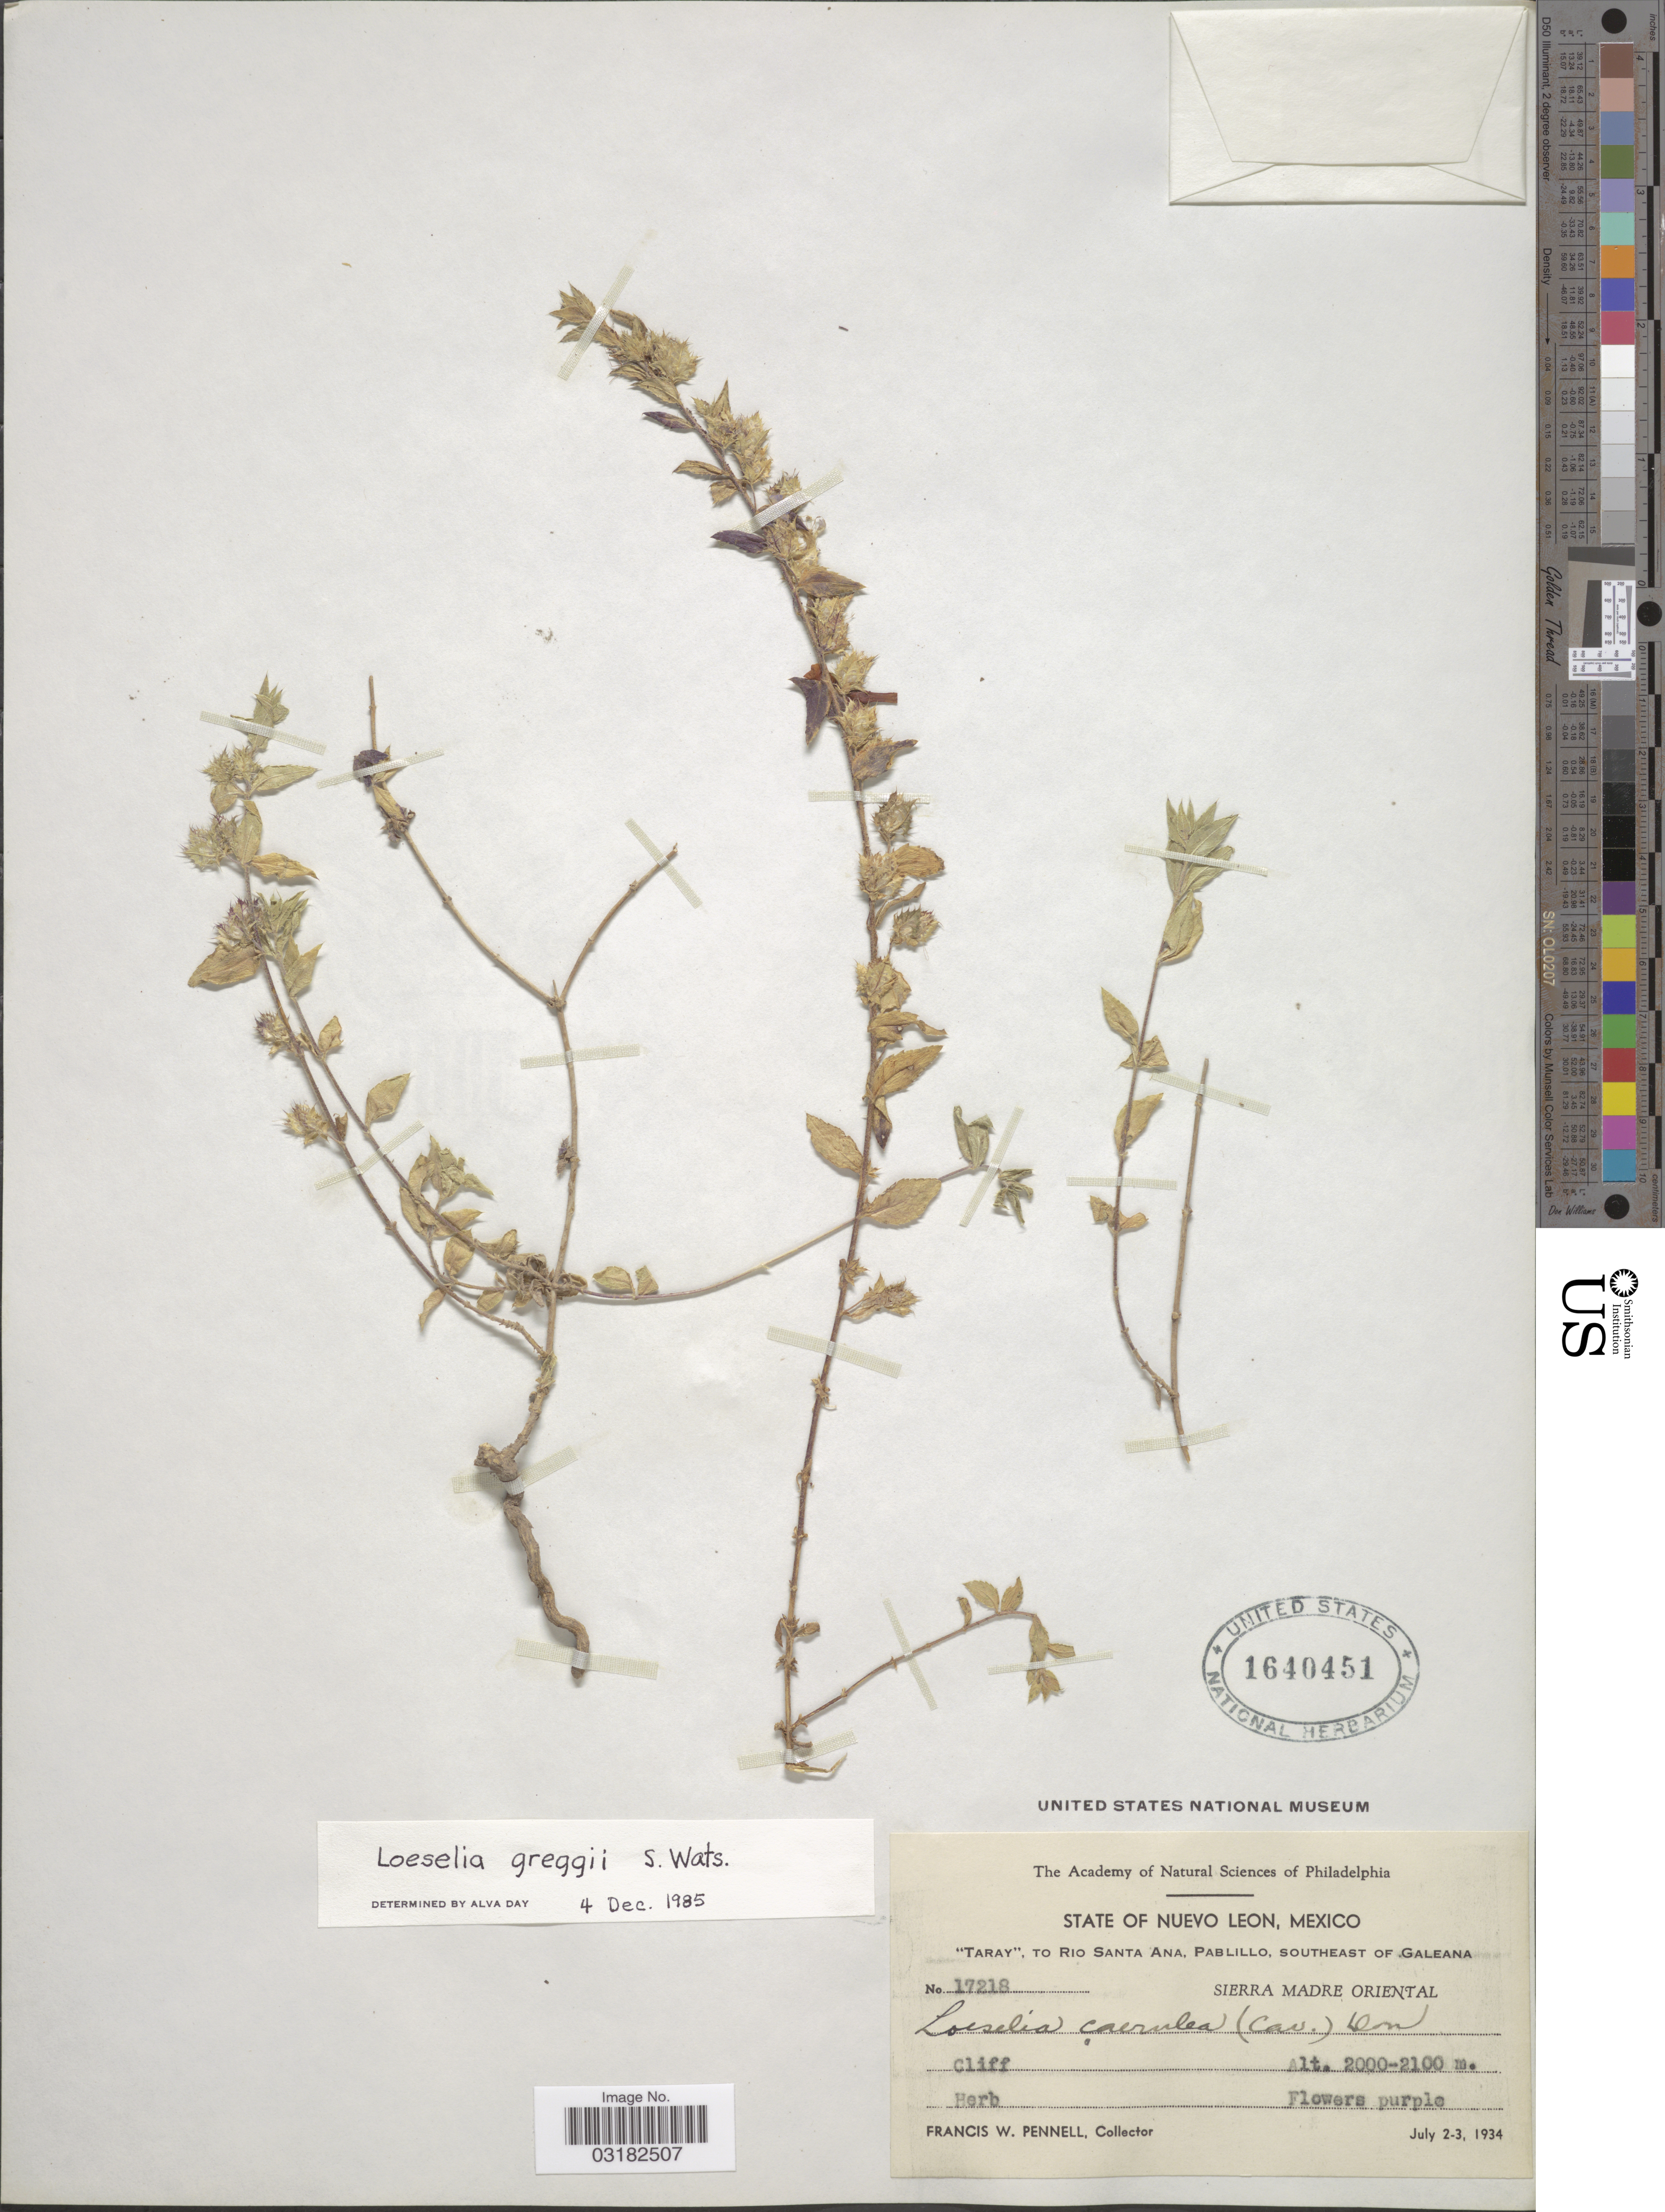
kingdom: Plantae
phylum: Tracheophyta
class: Magnoliopsida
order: Ericales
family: Polemoniaceae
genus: Loeselia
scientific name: Loeselia greggii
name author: S. Watson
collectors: F. W. Pennell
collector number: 17218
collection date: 1934-07-02/1934-07-03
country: Mexico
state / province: Nuevo León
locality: Taray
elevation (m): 2000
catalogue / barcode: US 1640451